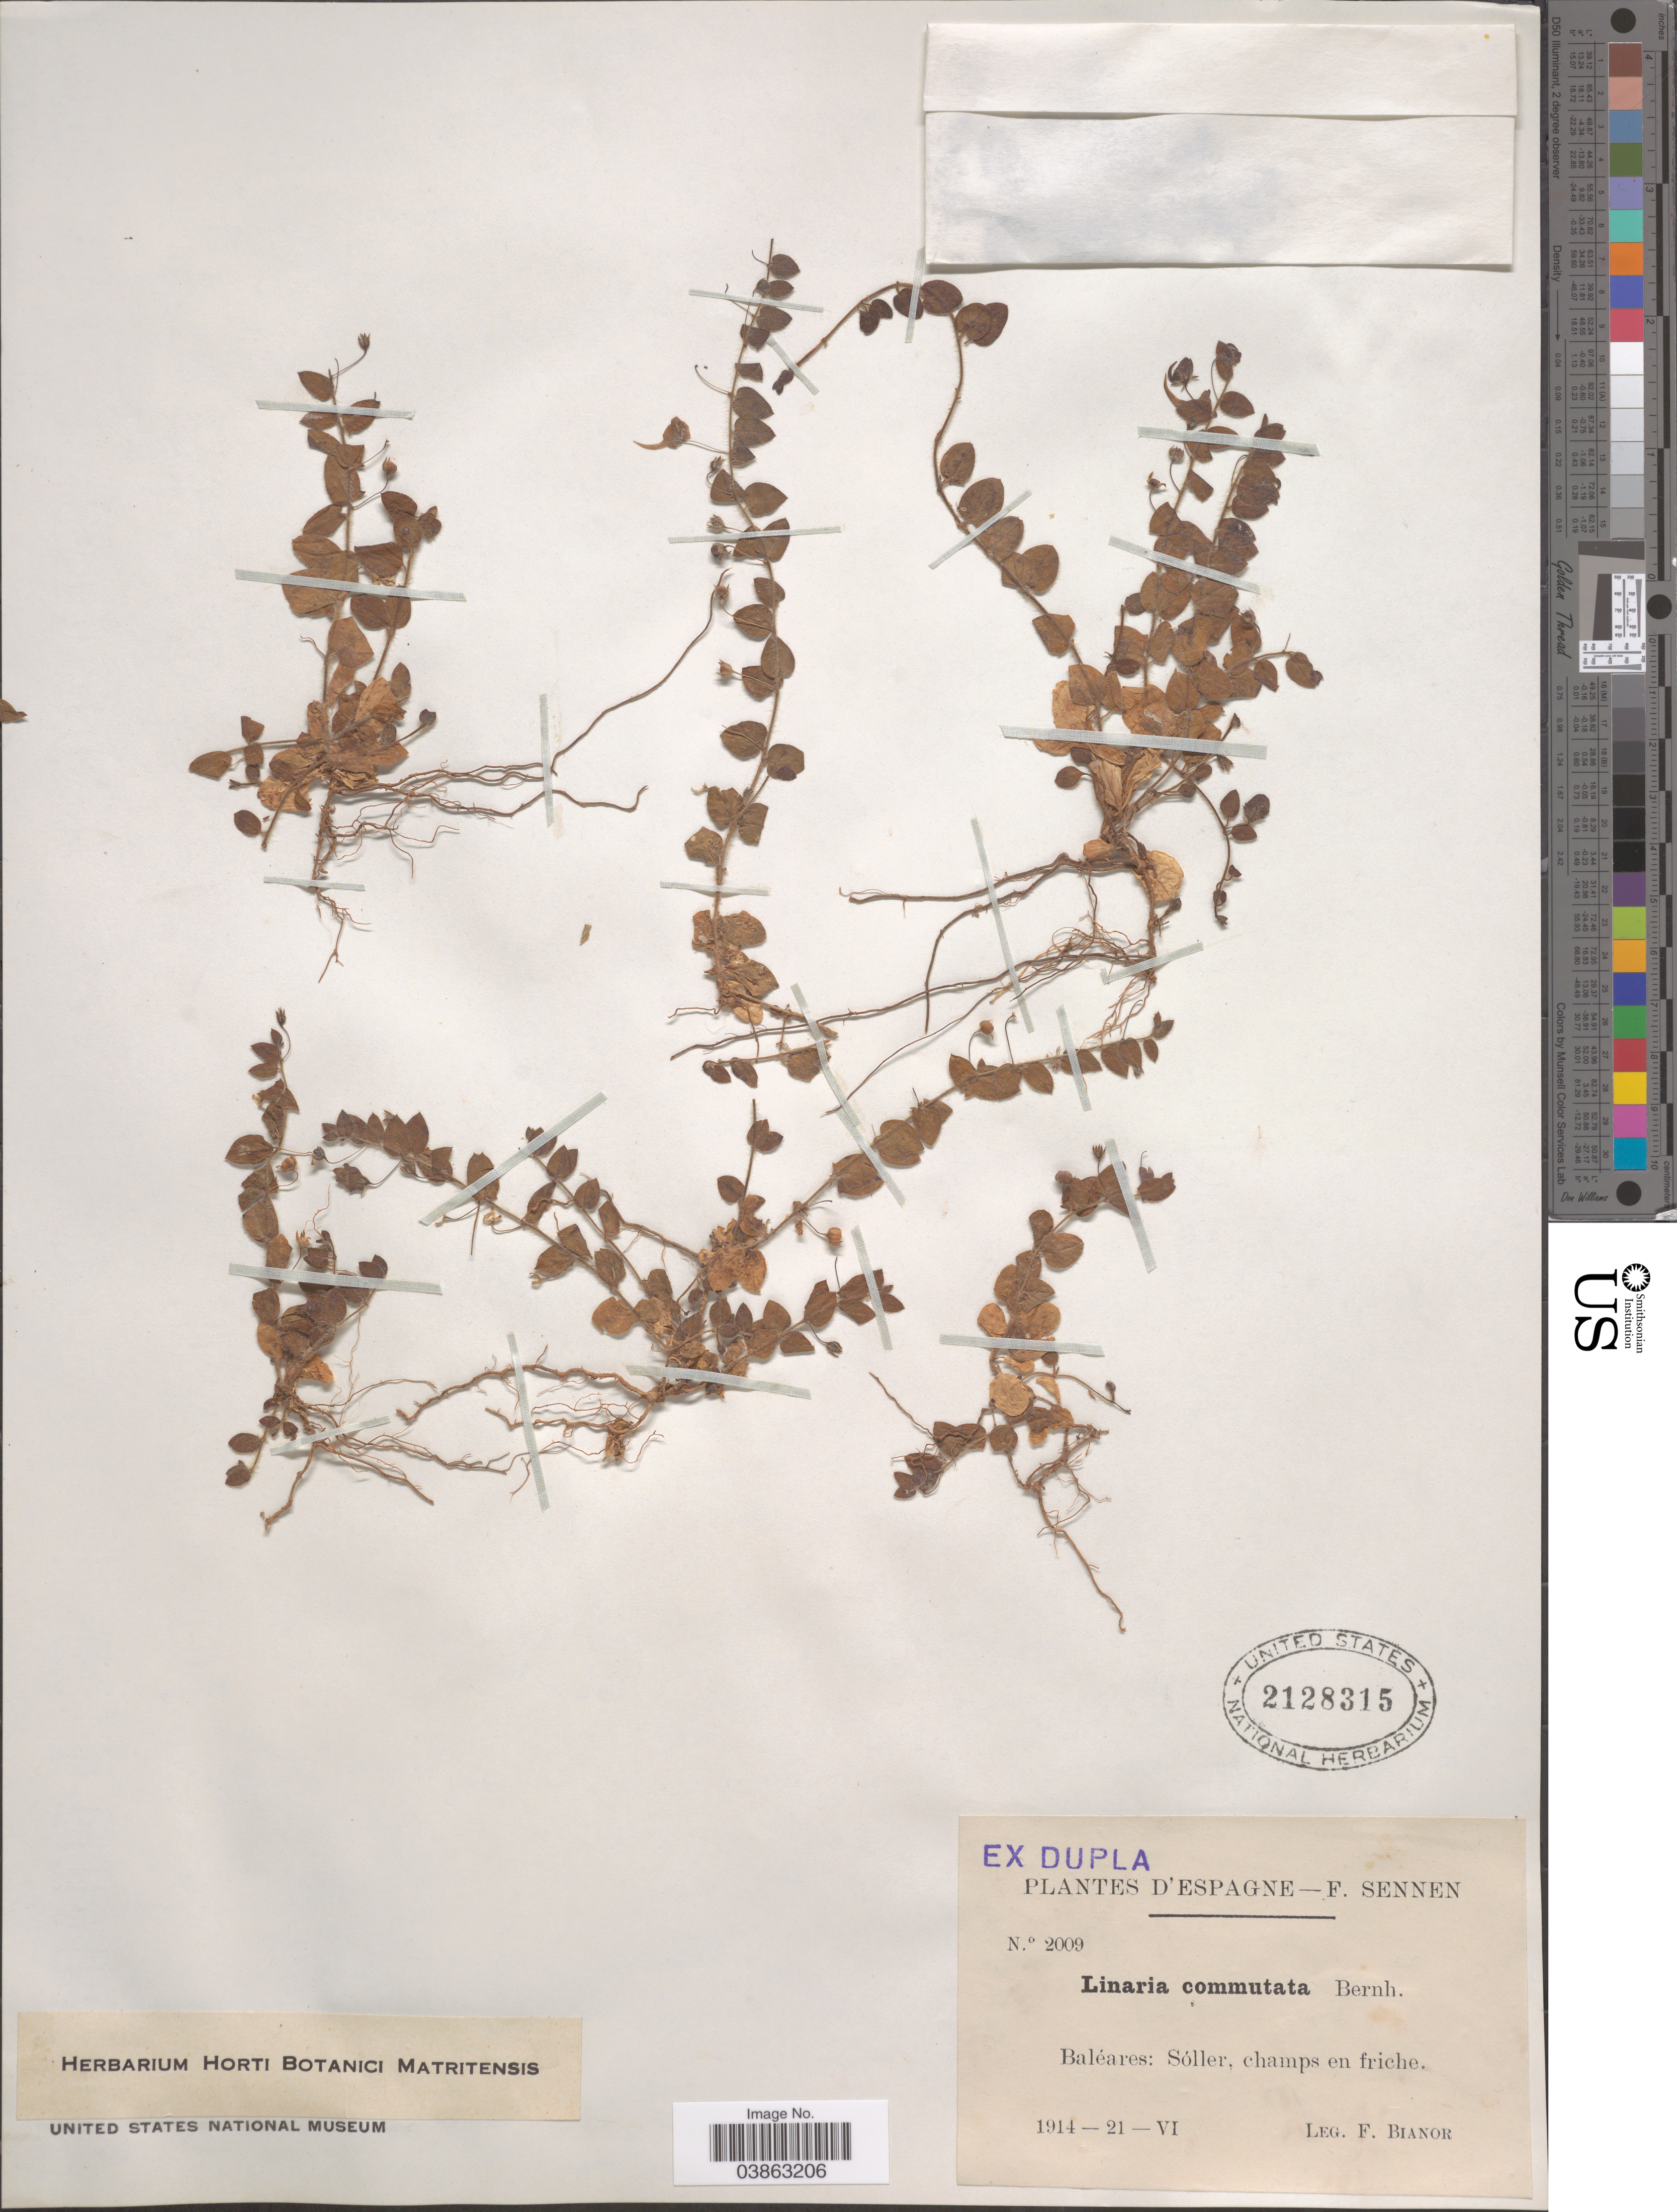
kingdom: Plantae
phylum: Tracheophyta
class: Magnoliopsida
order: Lamiales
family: Plantaginaceae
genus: Linaria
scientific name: Linaria commutata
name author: Bernh. ex Rchb.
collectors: F. Bianor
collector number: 2009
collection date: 1914-06-21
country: Spain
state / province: Islas Baleares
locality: Baléares: Sóller, champs en friche.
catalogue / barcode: US 2128315